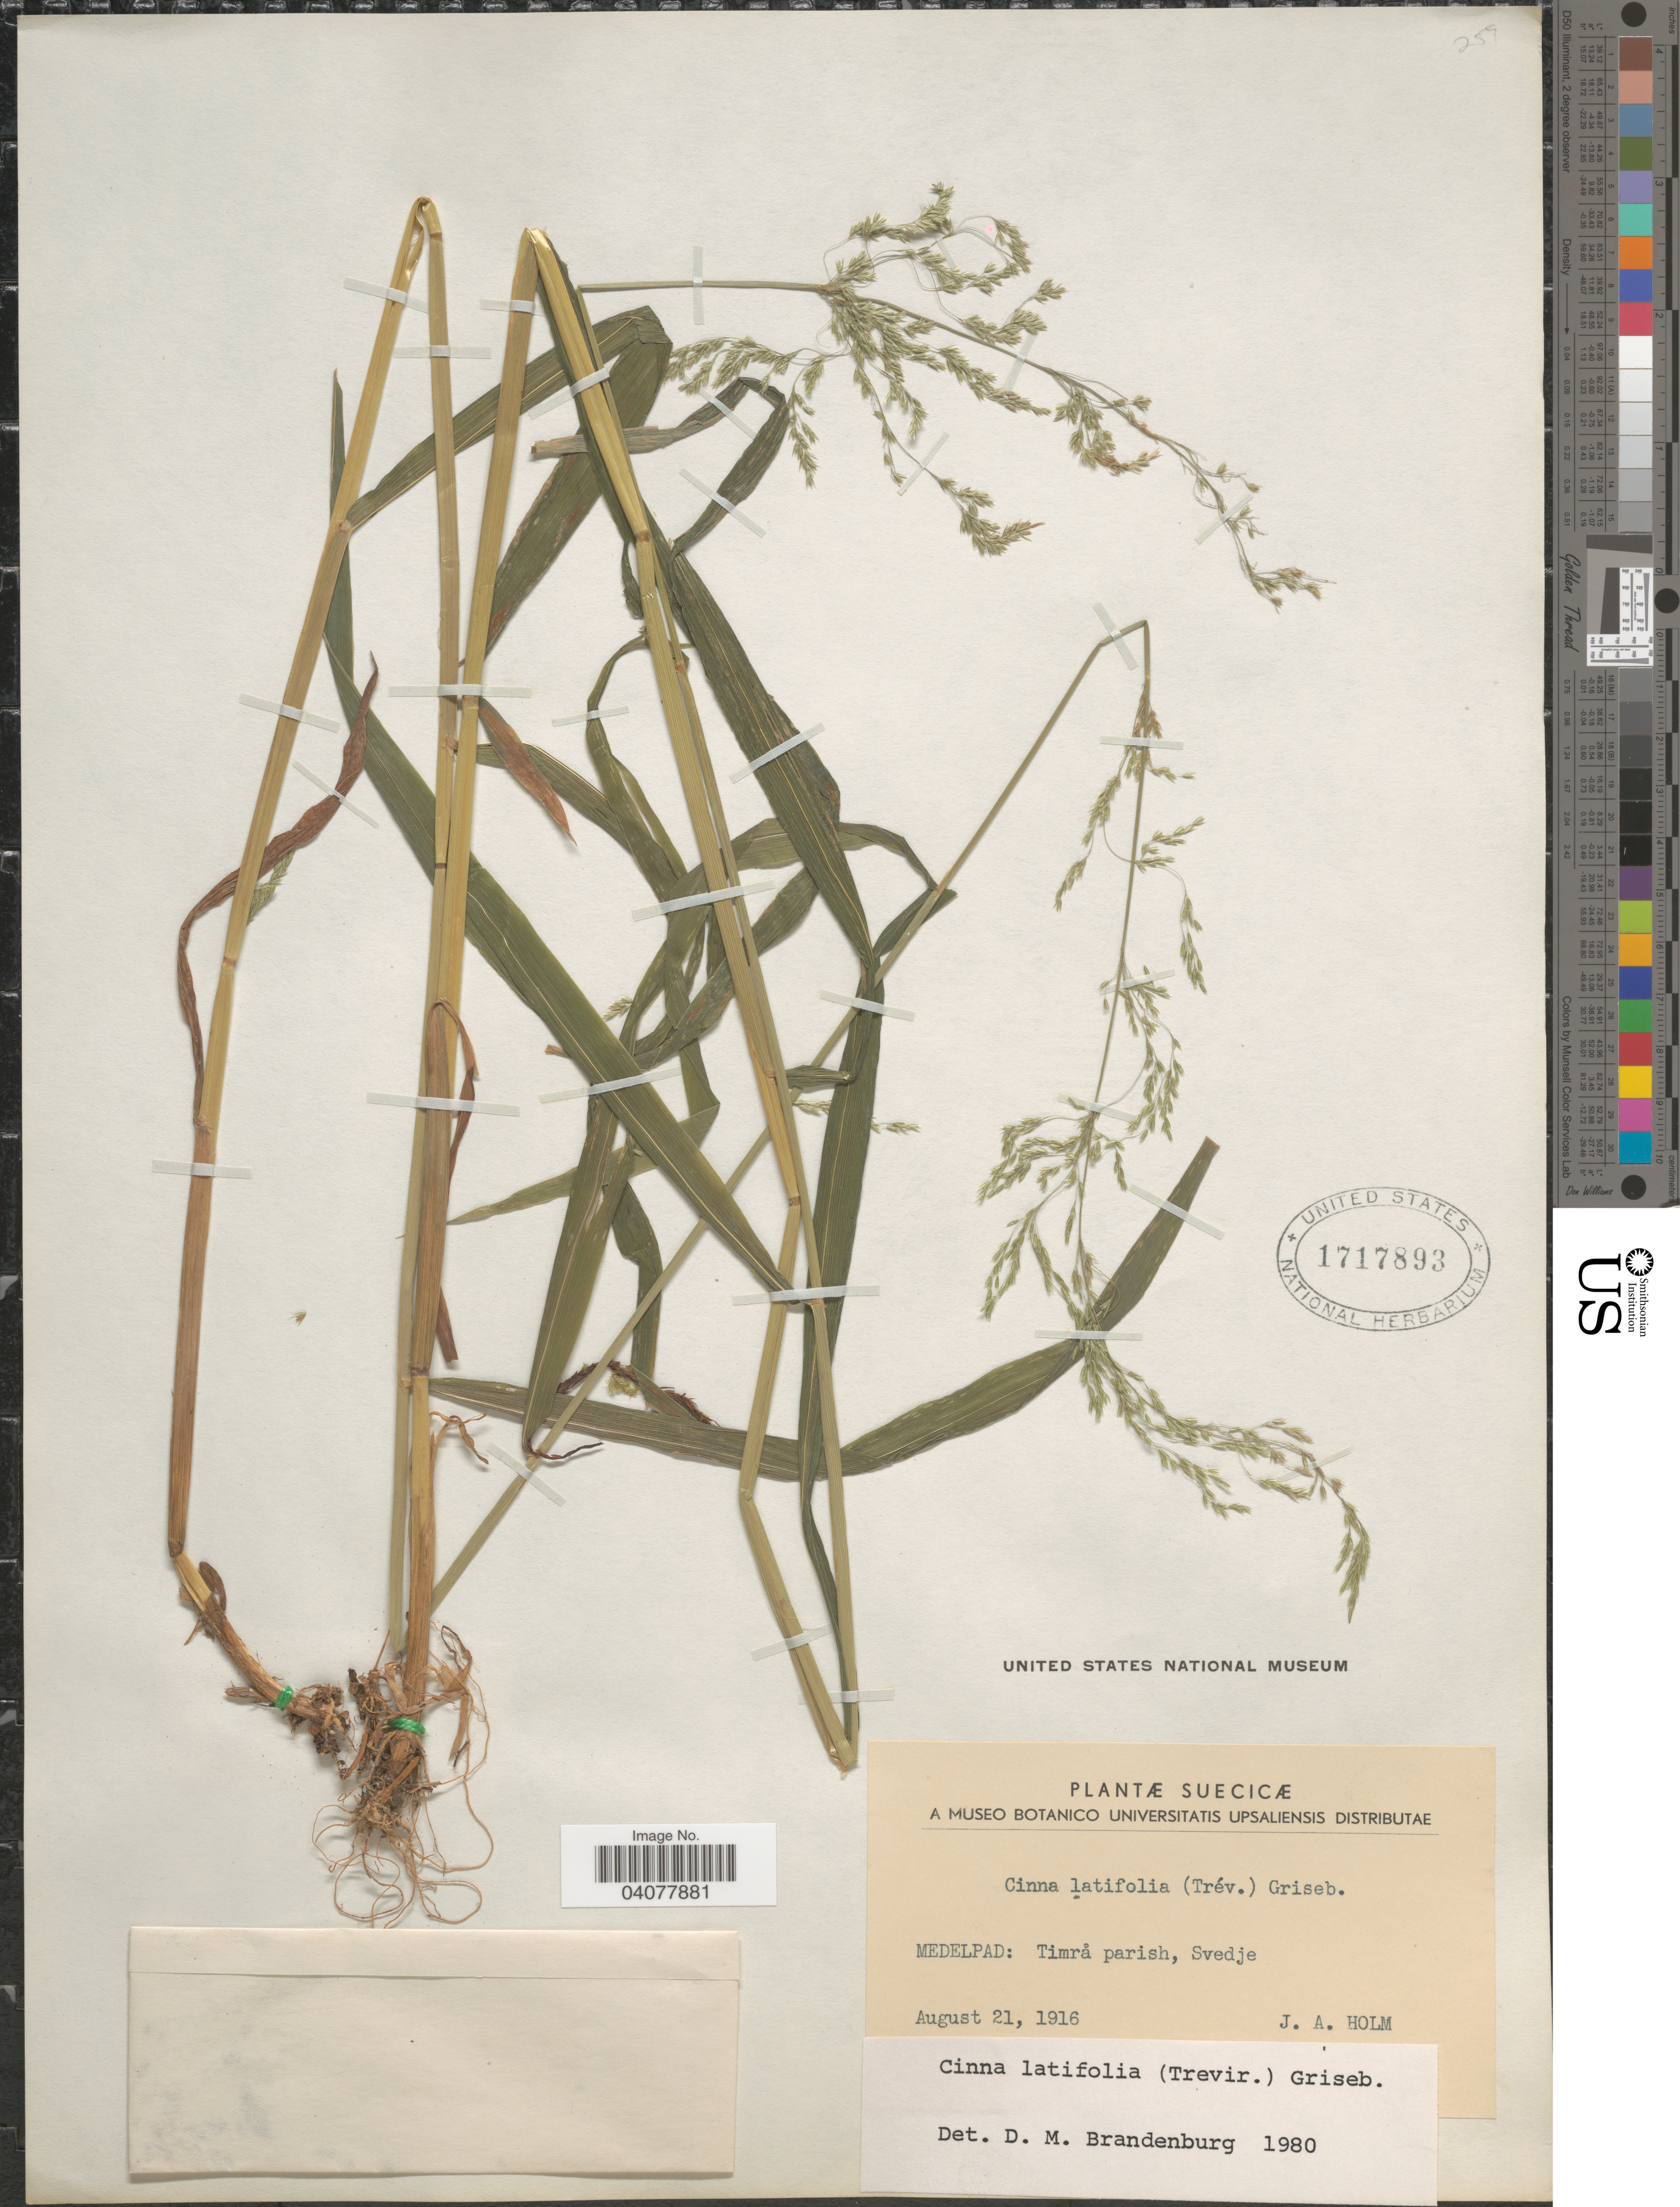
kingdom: Plantae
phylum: Tracheophyta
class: Liliopsida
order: Poales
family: Poaceae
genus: Cinna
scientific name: Cinna latifolia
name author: (Trevir. ex Goeppert) Griseb.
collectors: J. Holm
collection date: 1916-08-21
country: Sweden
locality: Suecicæ. Medelpad: Timrå parish, Svedje.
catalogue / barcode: US 1717893